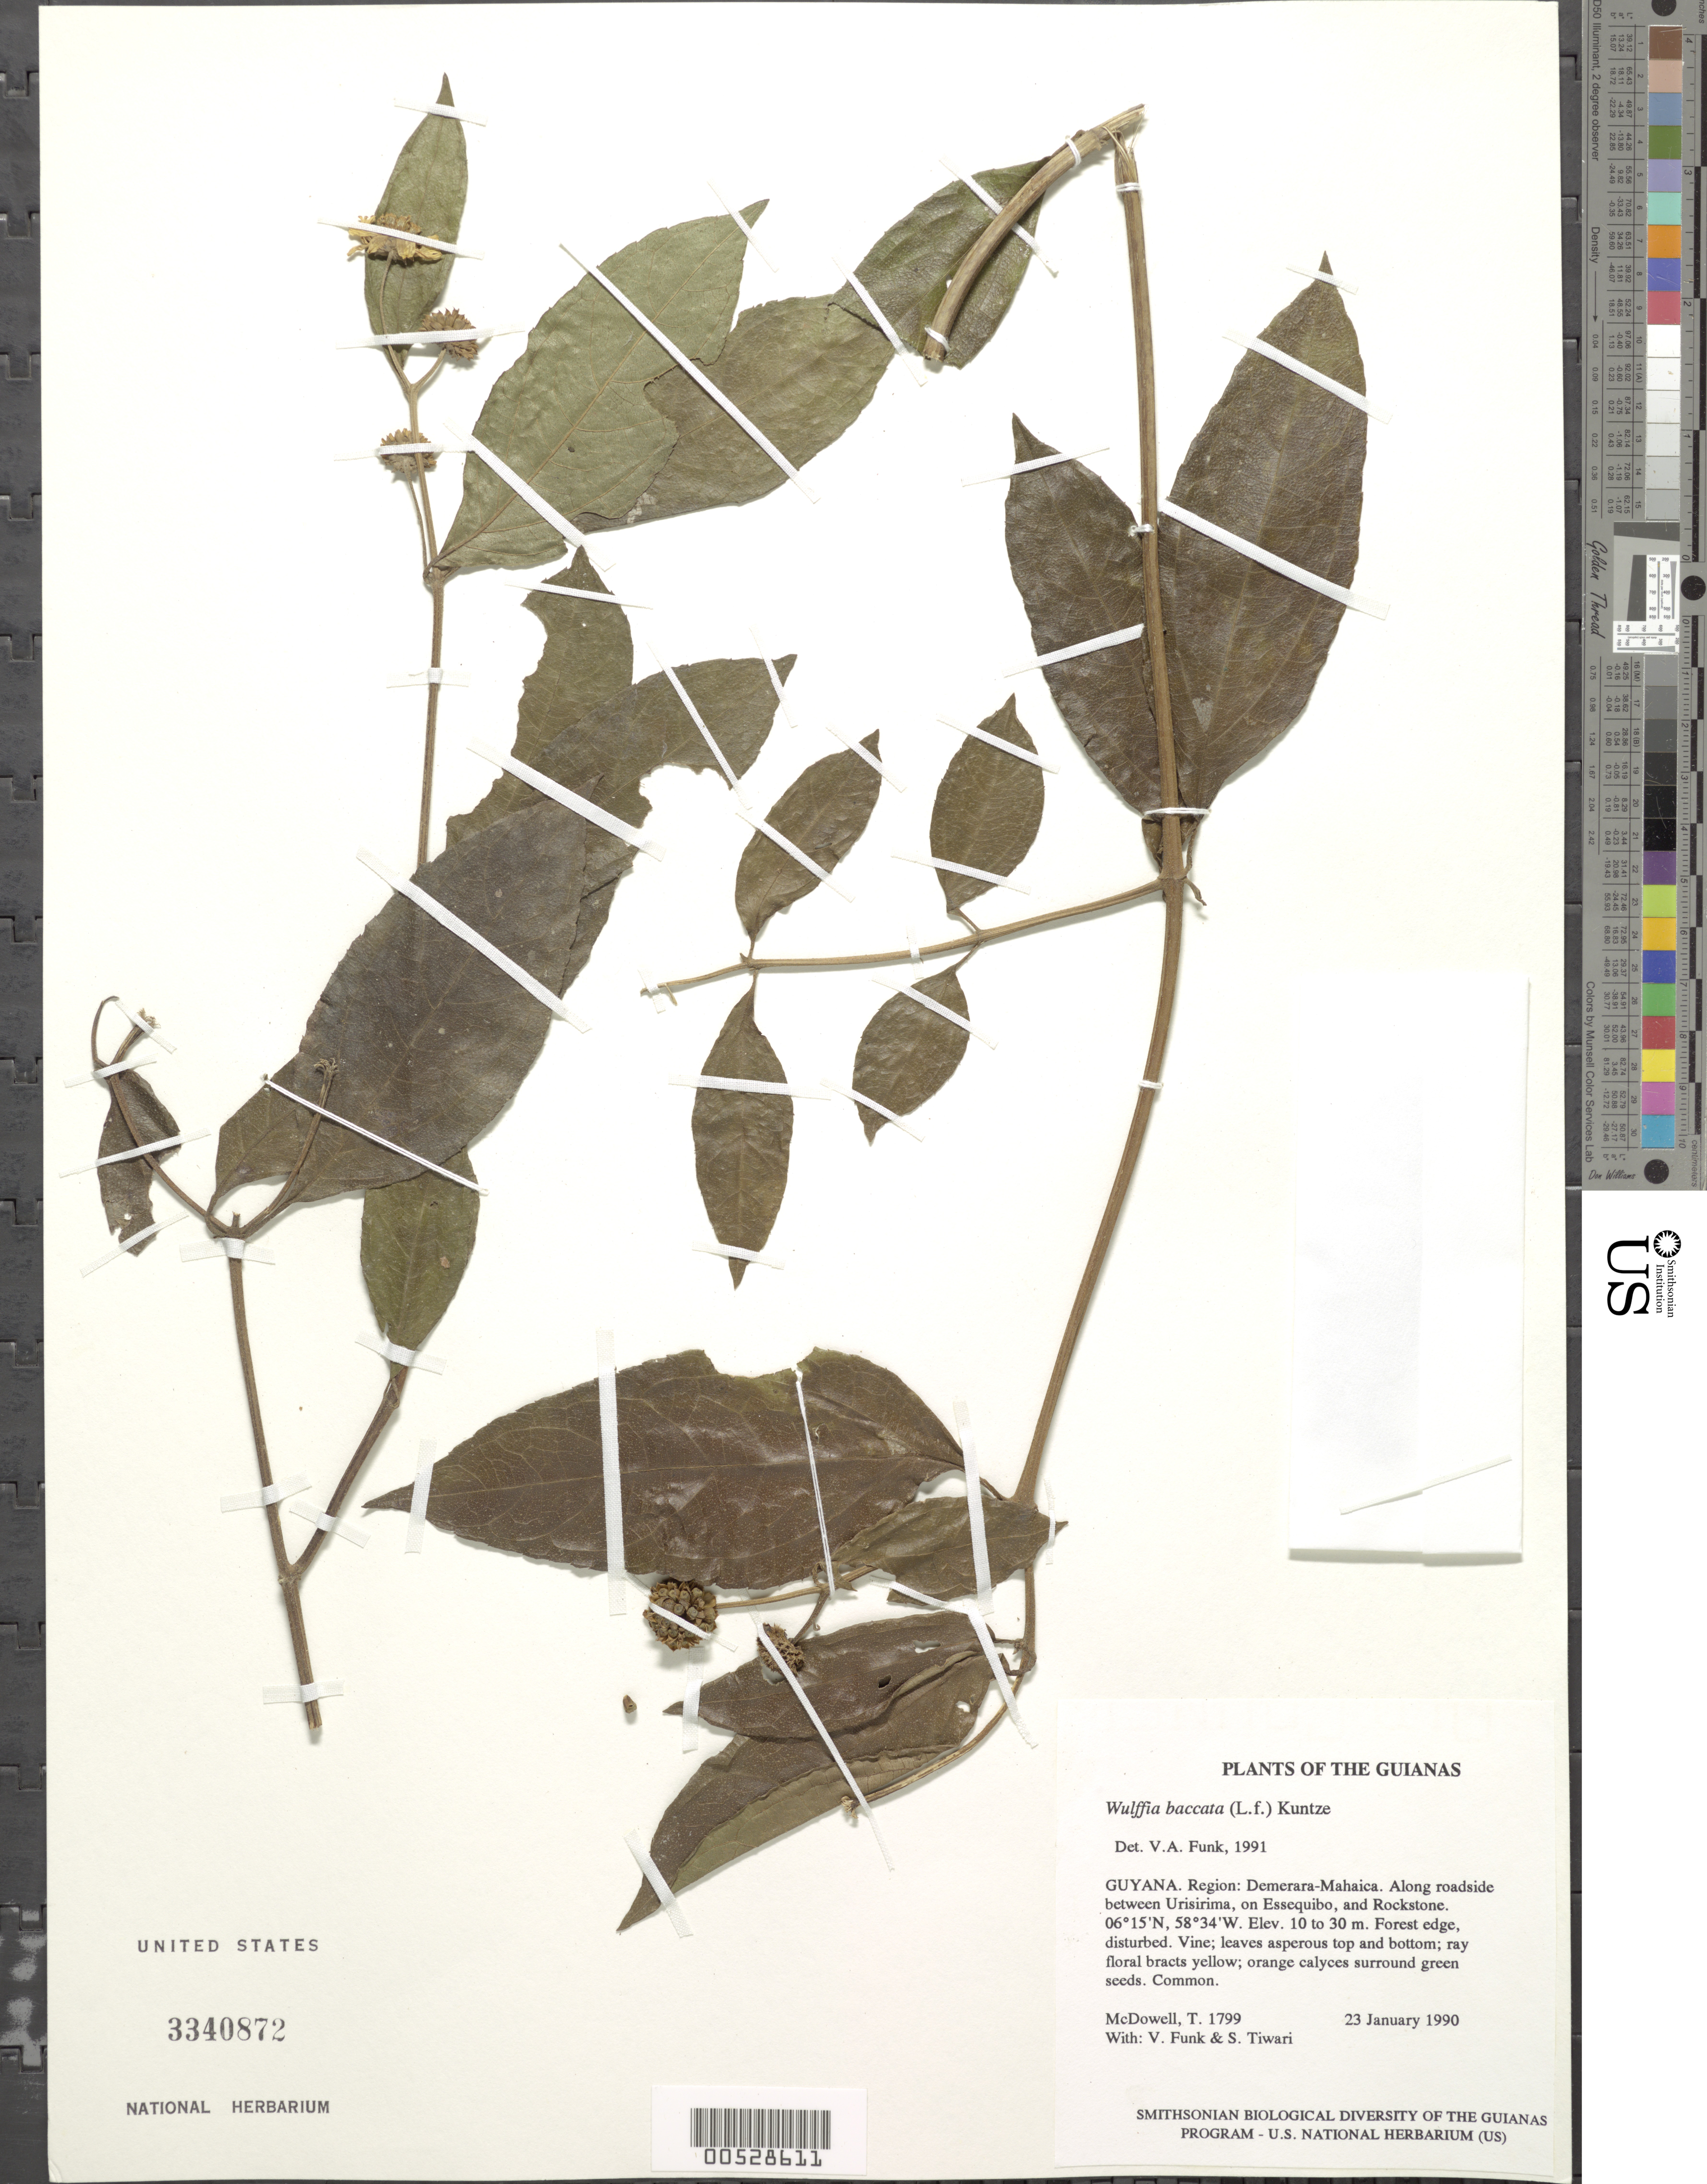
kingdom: Plantae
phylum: Tracheophyta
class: Magnoliopsida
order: Asterales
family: Asteraceae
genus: Wulffia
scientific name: Wulffia baccata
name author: (L. f.) Kuntze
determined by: Funk, Vicki A., (BOT), Smithsonian Institution - National Museum of Natural History (UNITED STATES)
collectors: T. McDowell, V. Funk & S. Tiwari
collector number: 1799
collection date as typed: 23 January 1990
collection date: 1990-01-23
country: Guyana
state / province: Demerara-Mahaica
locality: Along roadside between Urisirima, on Essequibo, and Rockstone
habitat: Forest edge, disturbed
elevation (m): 10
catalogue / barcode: US 3340872